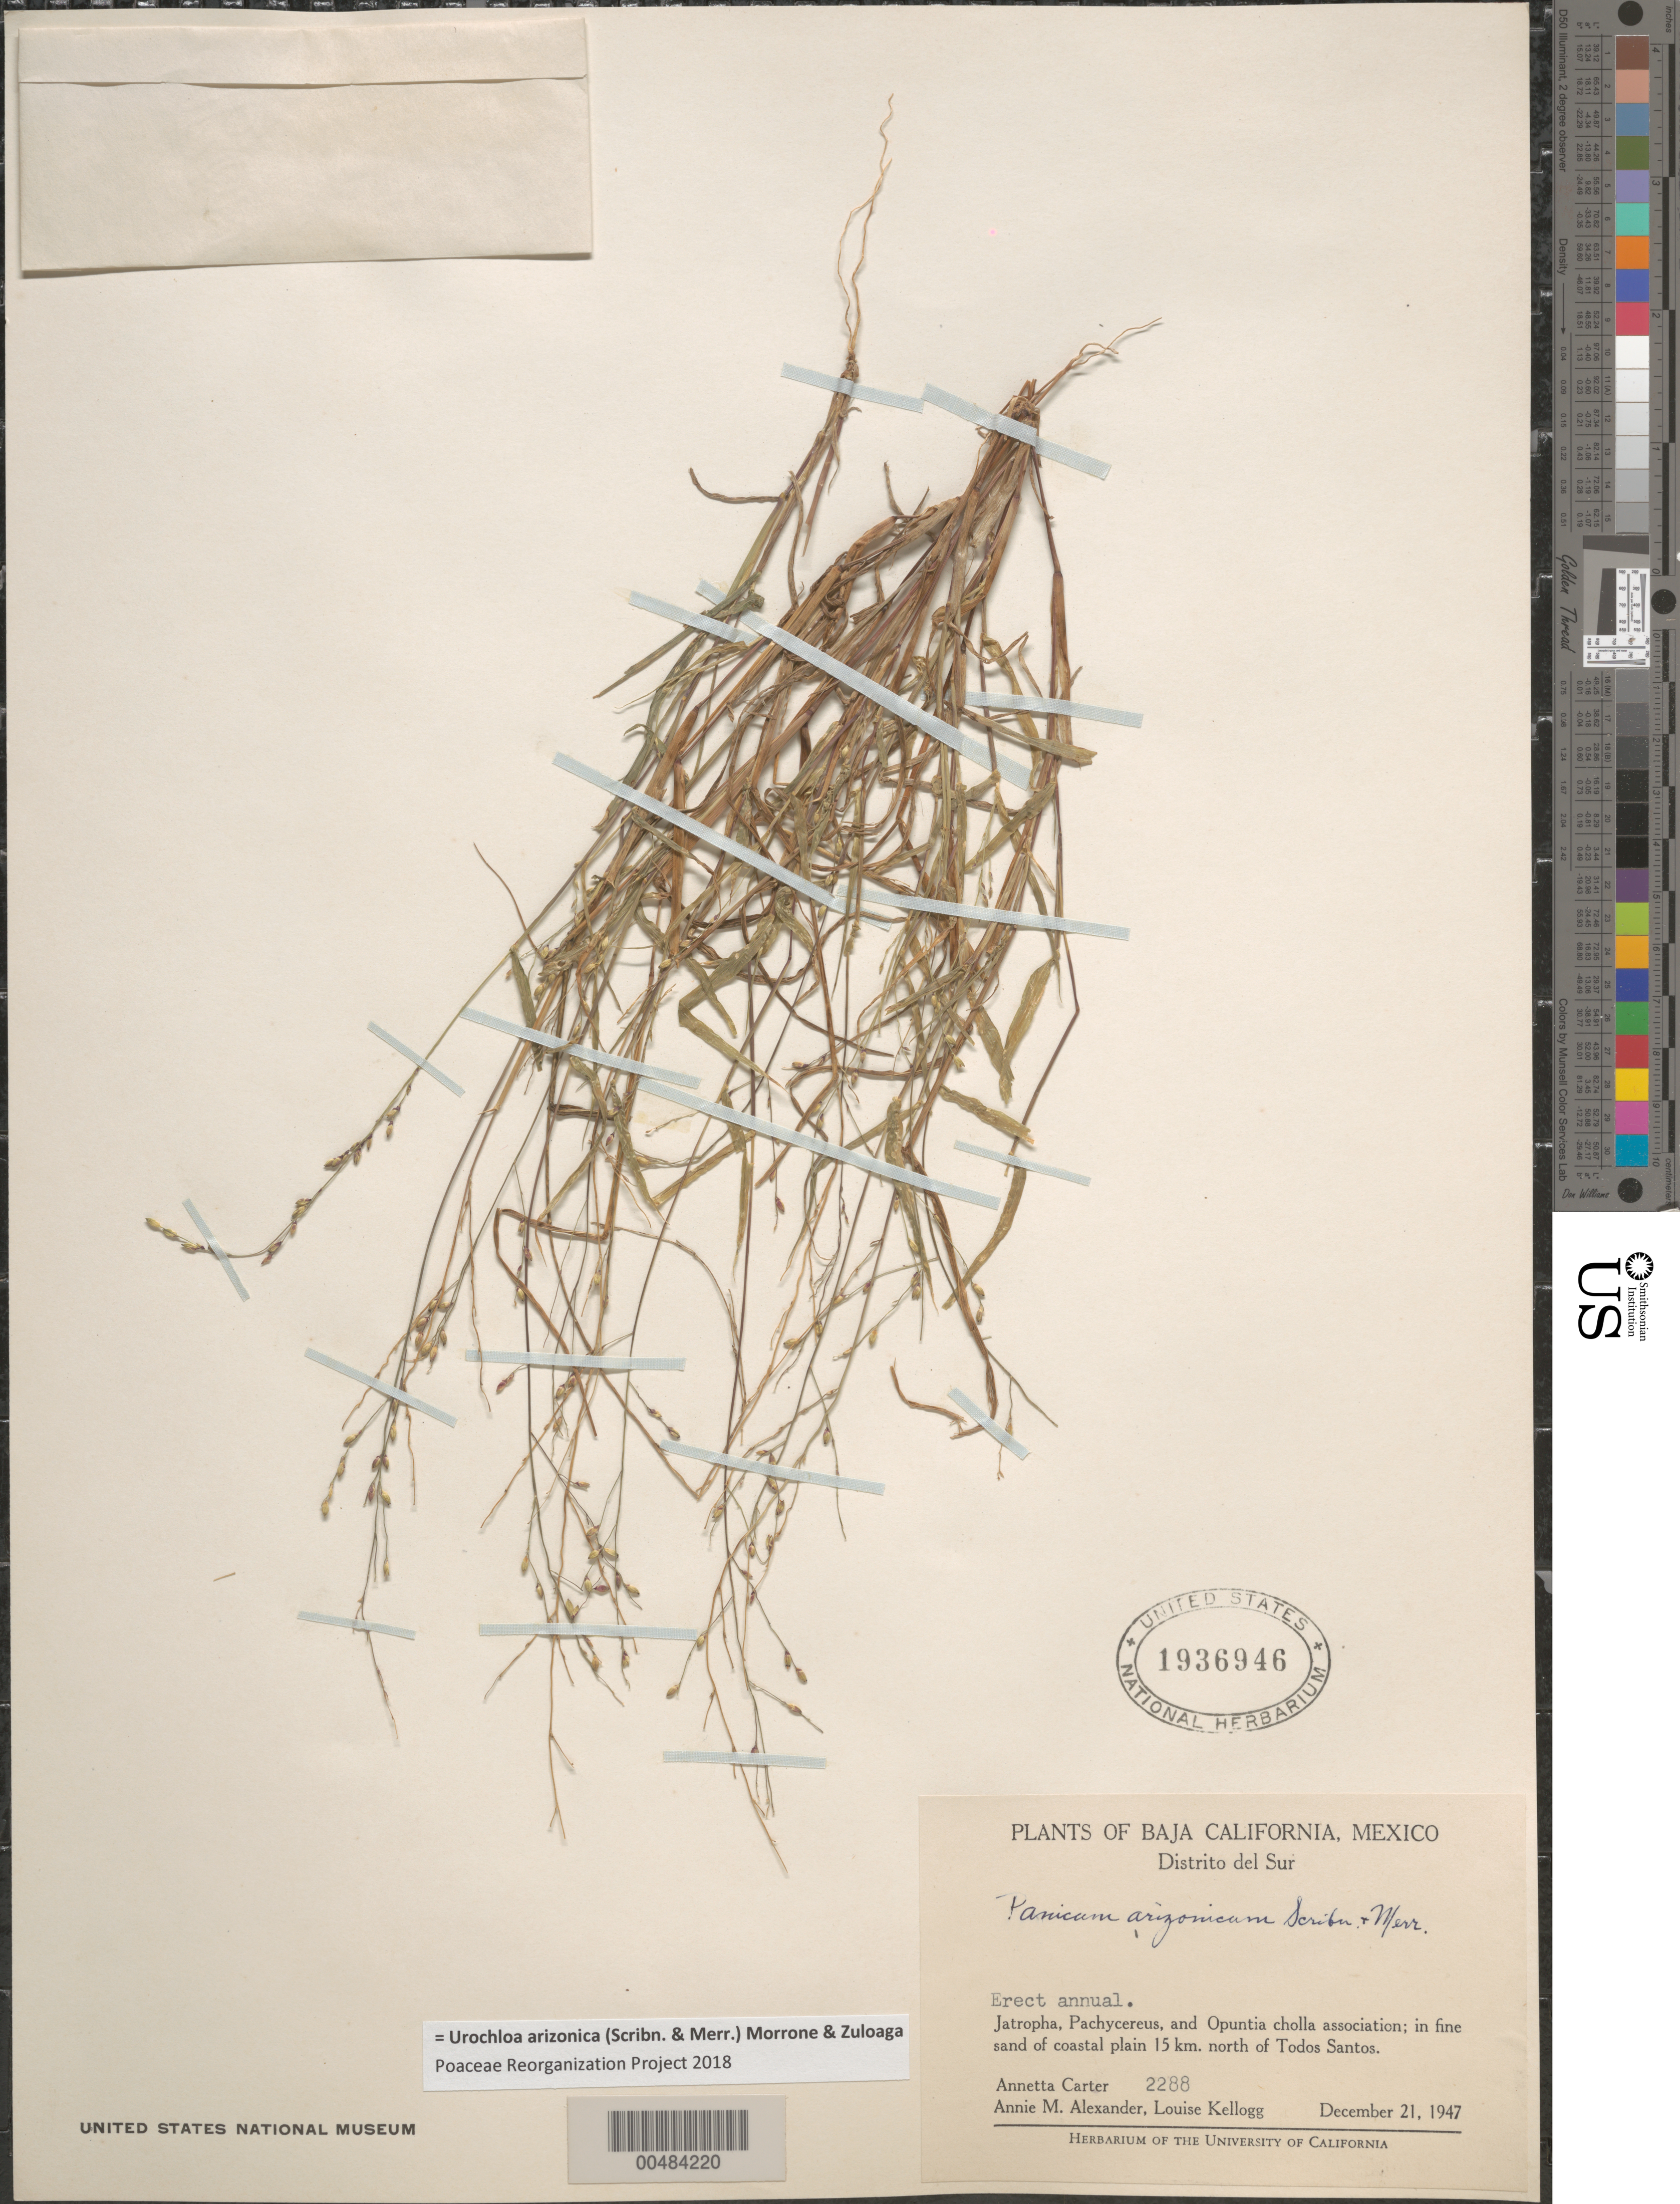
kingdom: Plantae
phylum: Tracheophyta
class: Liliopsida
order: Poales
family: Poaceae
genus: Brachiaria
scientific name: Brachiaria arizonicum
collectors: A. M. Carter, A. M. Alexander & L. Kellogg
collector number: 2288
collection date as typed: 21 Dec 1947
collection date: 1947-12-21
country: Mexico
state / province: Baja California Sur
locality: Coastal plain 15 km N of Todos Santos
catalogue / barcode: US 1936946